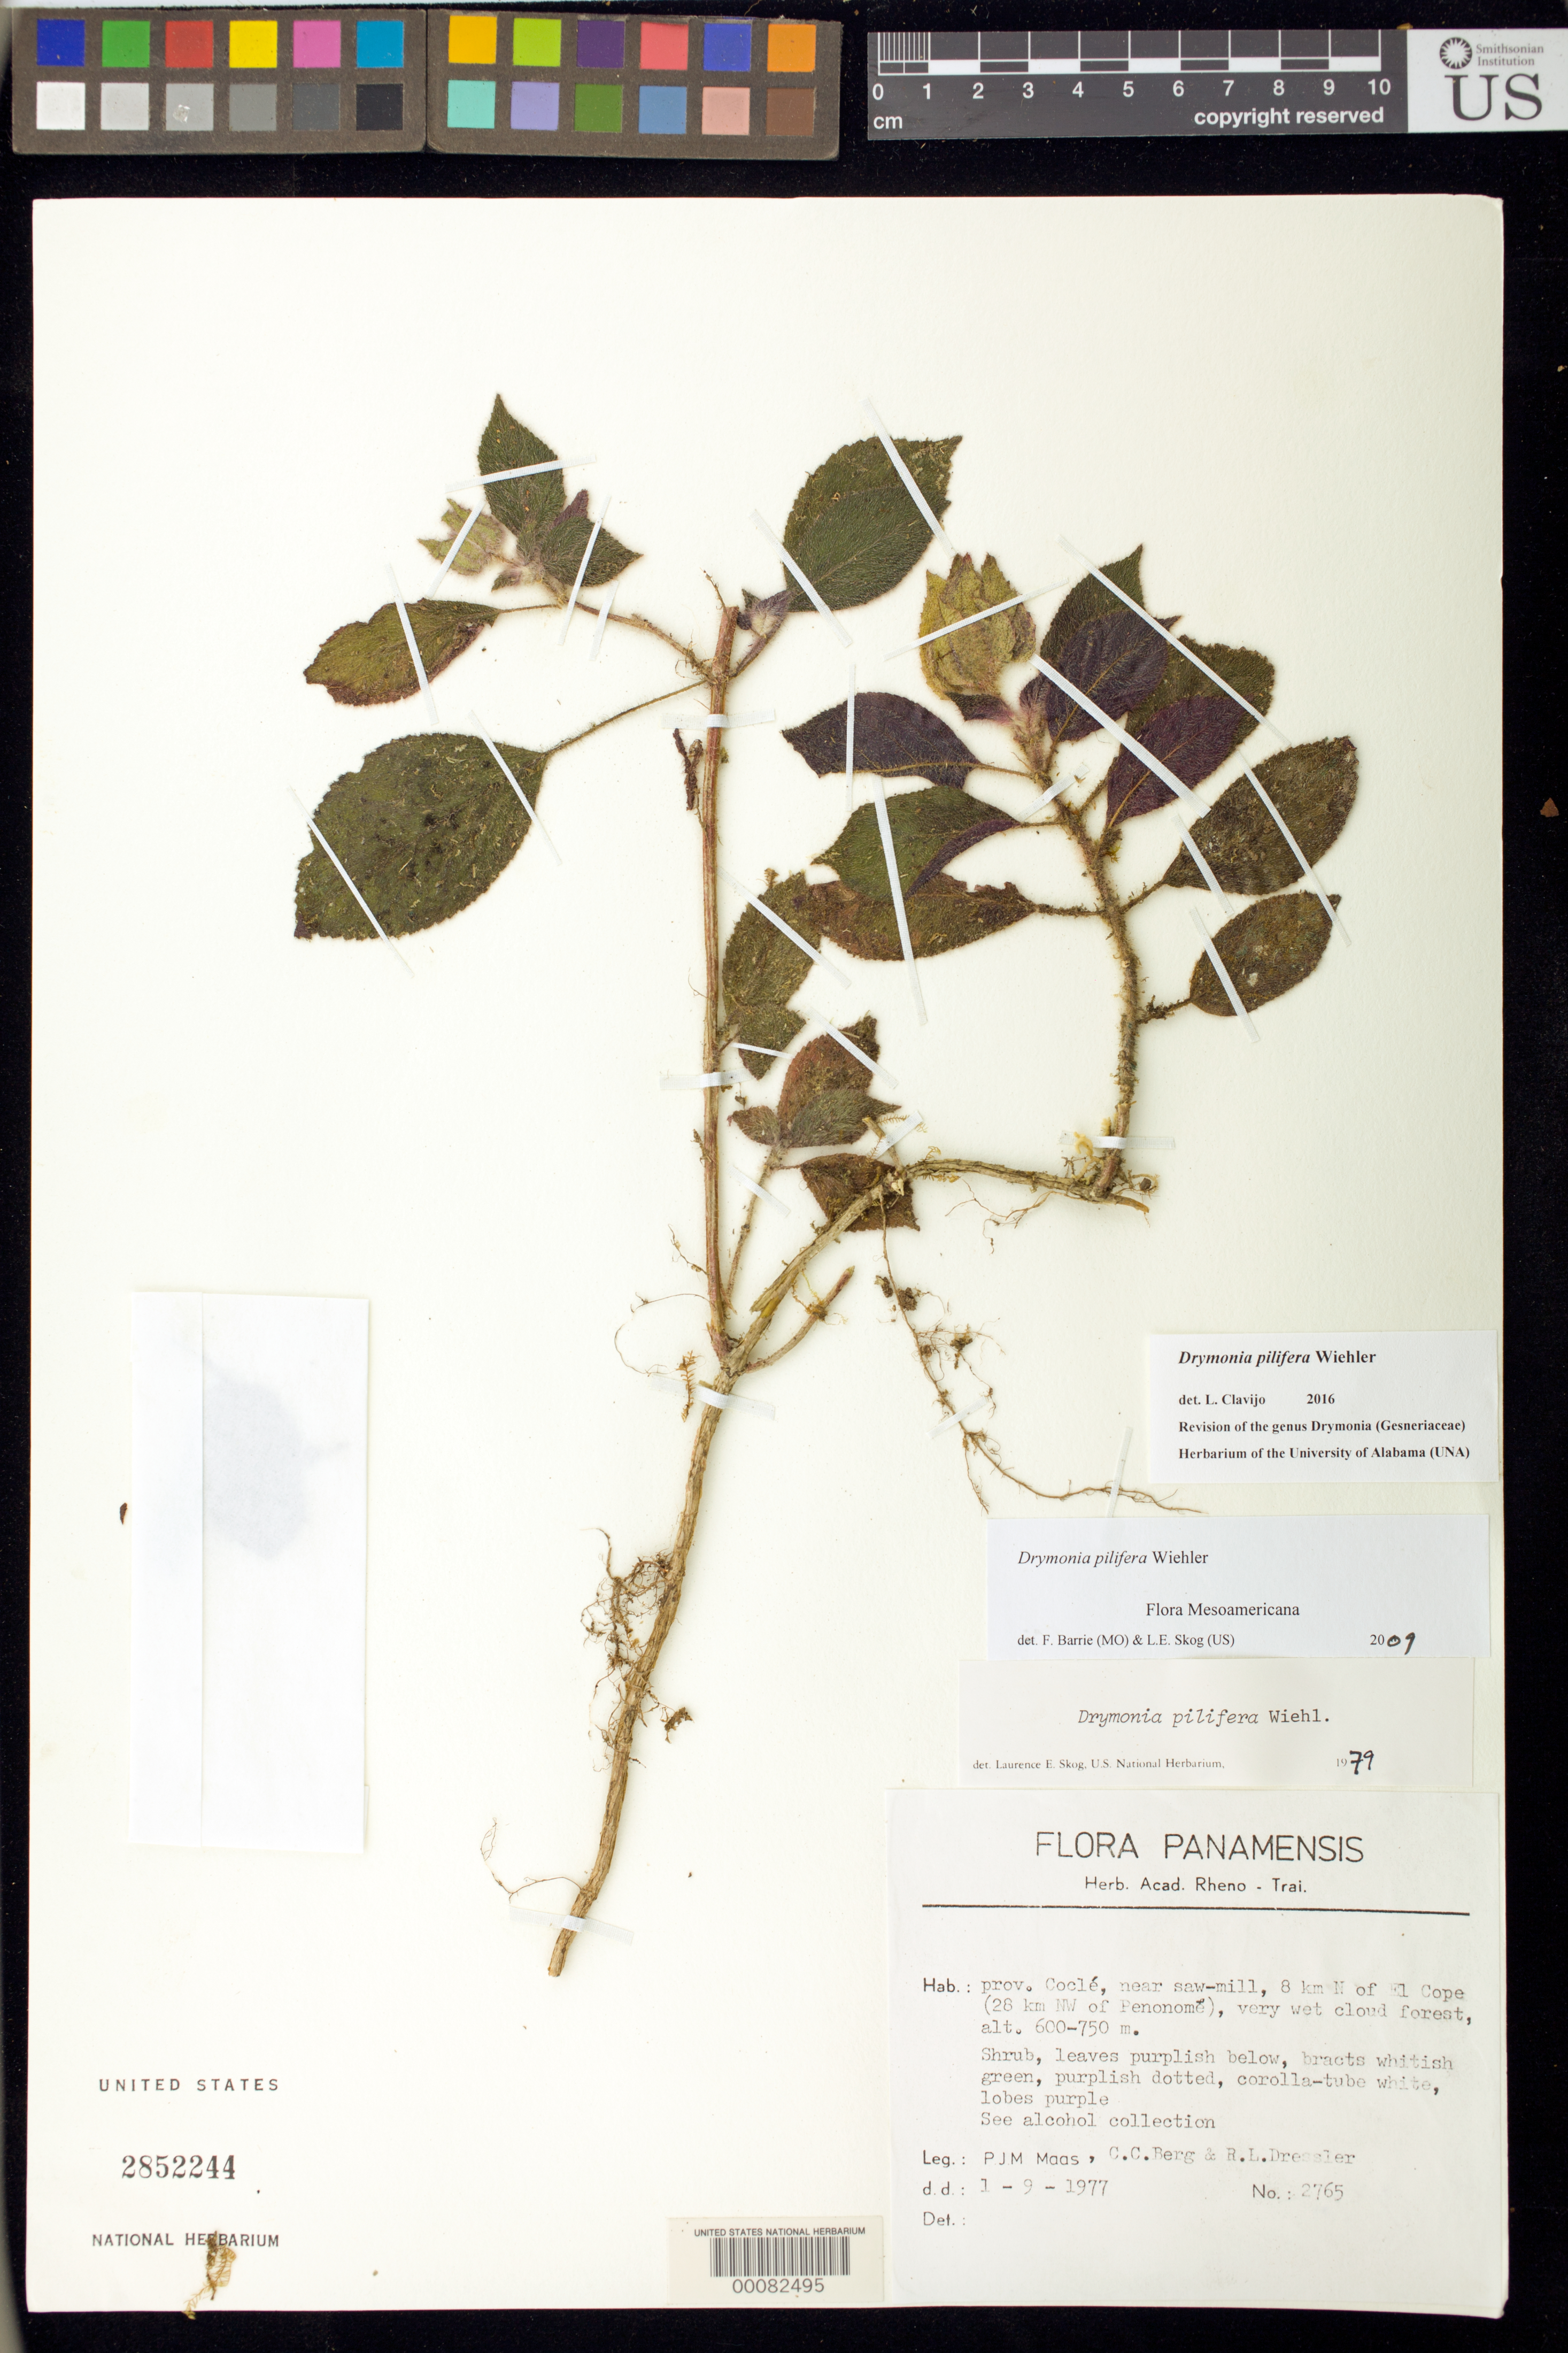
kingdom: Plantae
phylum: Tracheophyta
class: Magnoliopsida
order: Lamiales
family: Gesneriaceae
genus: Drymonia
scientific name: Drymonia pilifera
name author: Wiehler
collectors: P. Maas & et al.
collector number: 2765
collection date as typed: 1977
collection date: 1977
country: Panama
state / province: Coclé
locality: Near saw-mill, 8 km N of El Cope (28 km NW of Penonome)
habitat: Very wet cloud forest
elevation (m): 600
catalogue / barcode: US 2852244